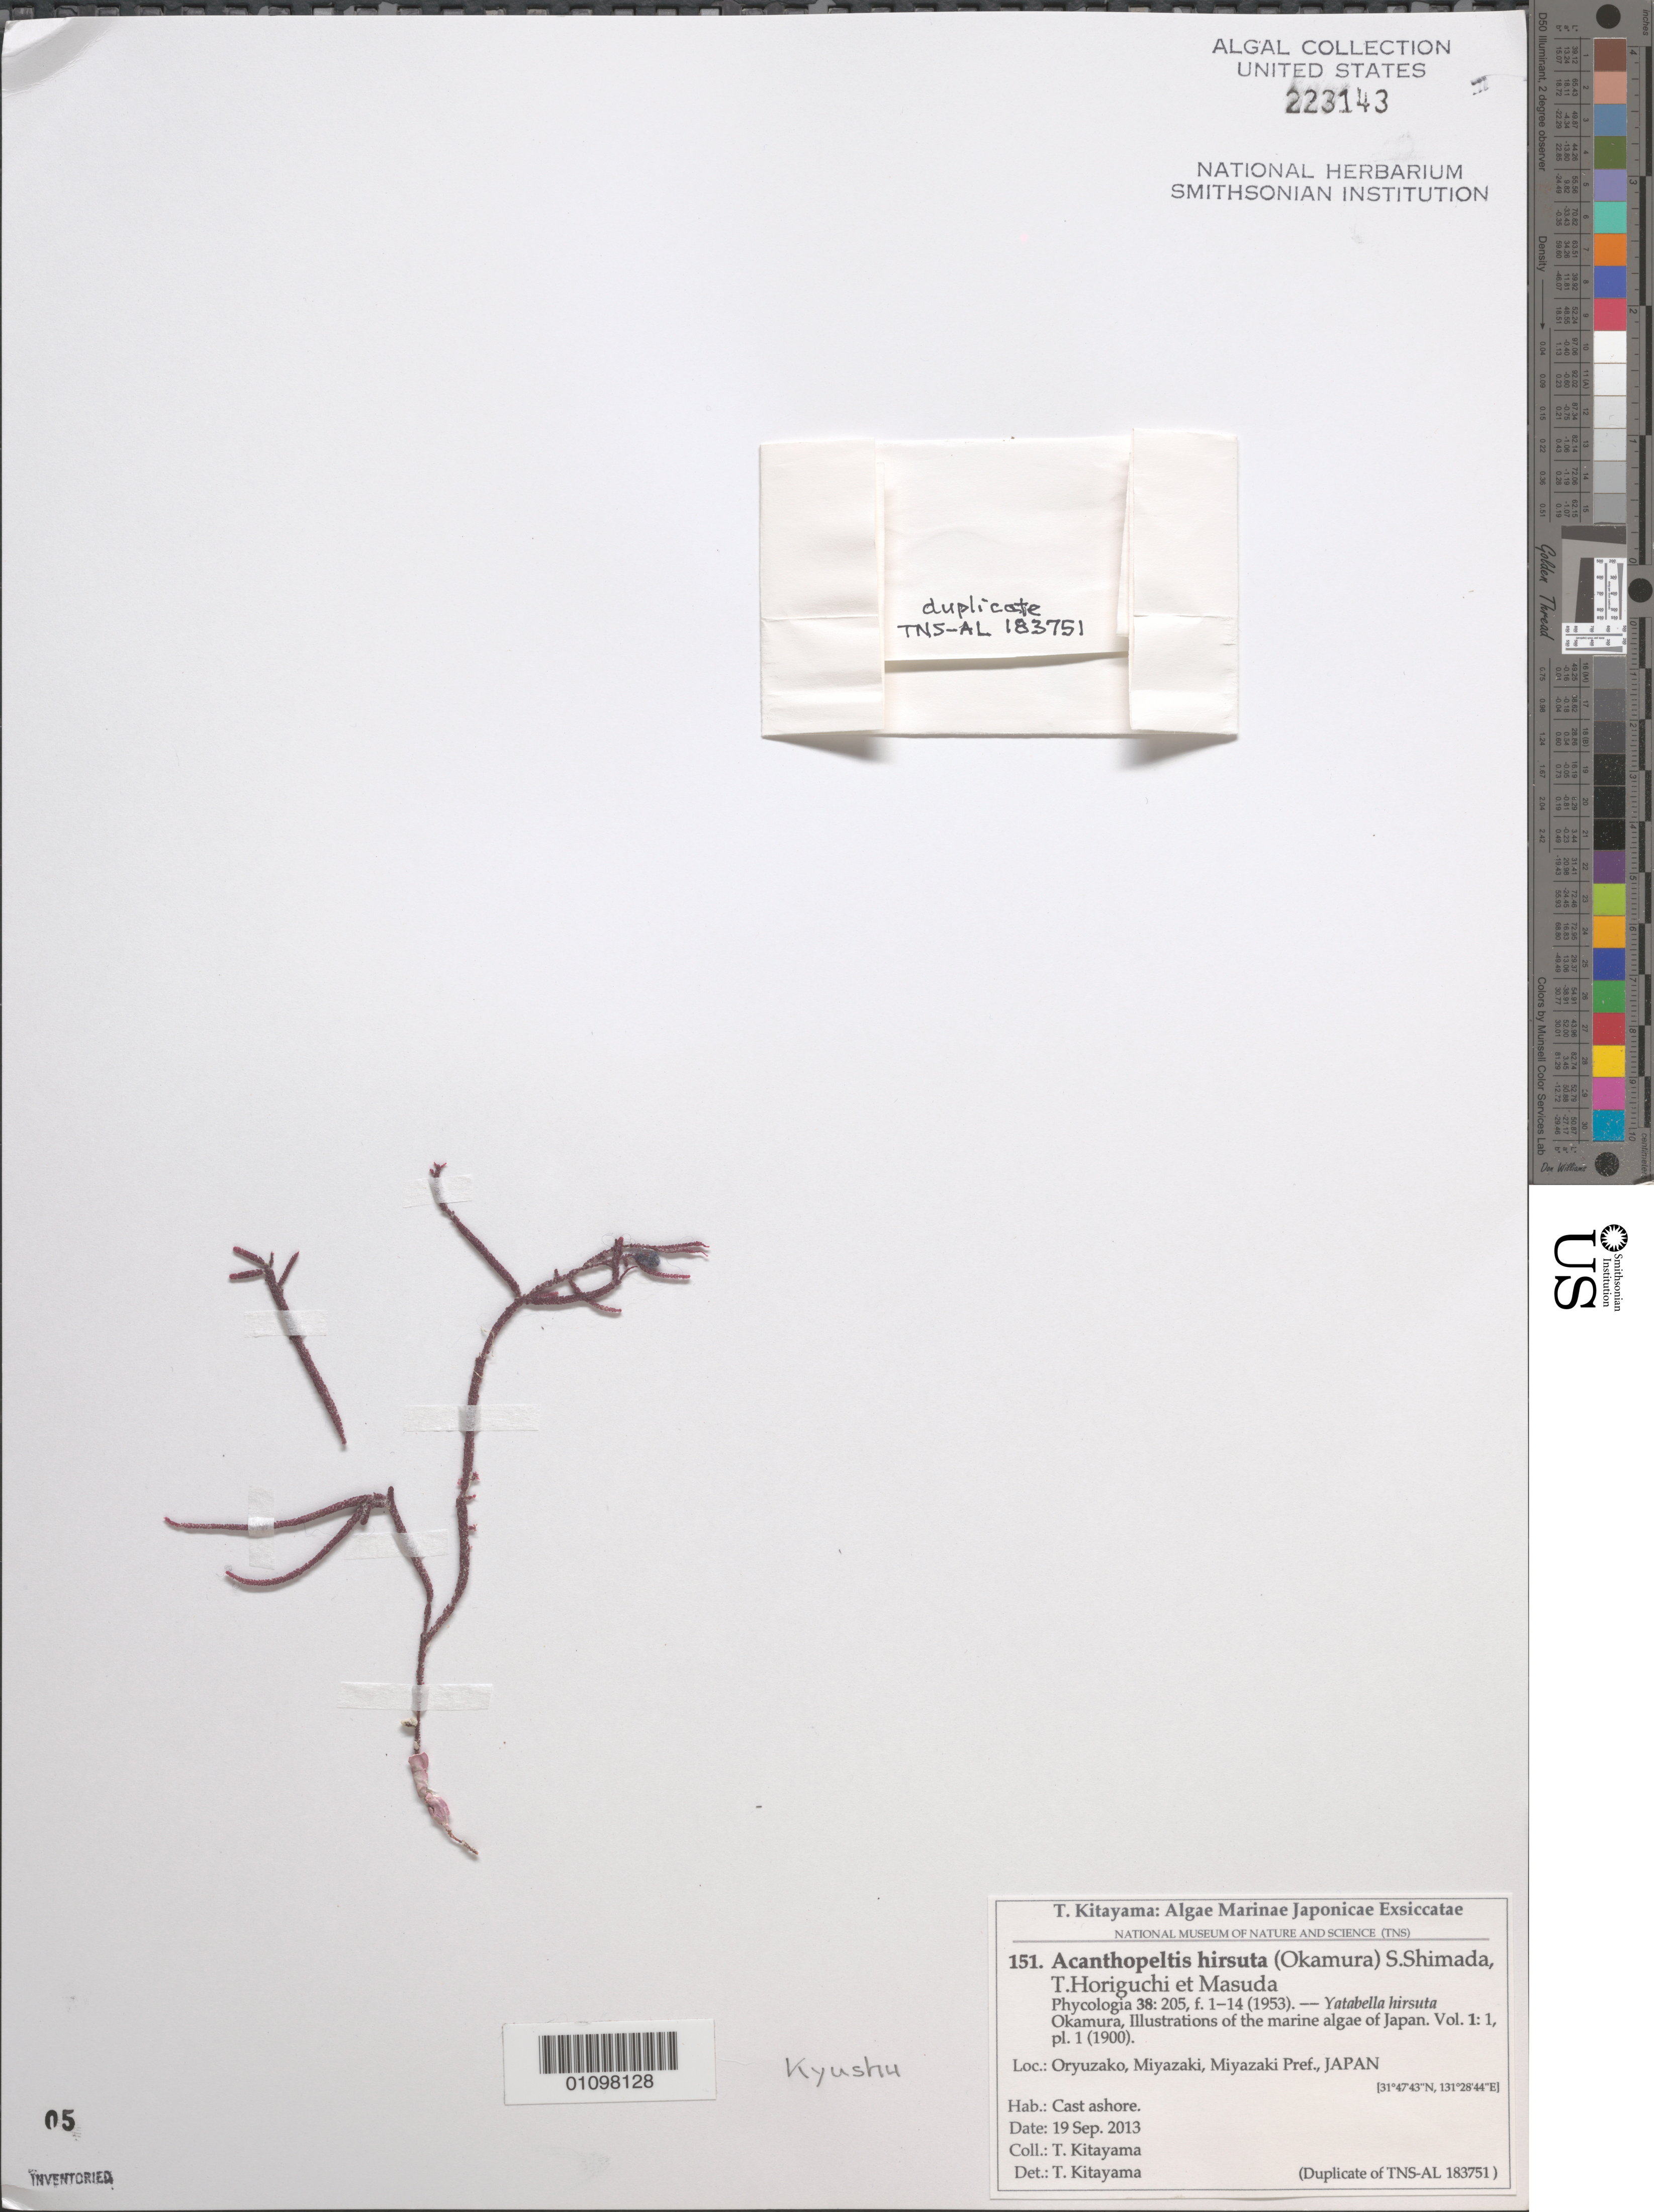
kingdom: Plantae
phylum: Rhodophyta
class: Florideophyceae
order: Gelidiales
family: Gelidiaceae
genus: Gelidium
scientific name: Gelidium hirsutum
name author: (Okamura) G.H. Boo & R. Terada in G.H. Boo et al.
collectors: T. Kitayama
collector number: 151 & TNS-AL 183751 Duplicate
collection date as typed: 19 Sep 2013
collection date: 2013-09-19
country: Japan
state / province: Miyazaki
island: Kyushu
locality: Oryuzako, Miyazaki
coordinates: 31 47'43"N, 131 28'44"E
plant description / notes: Kitayama, T., Algae Marinae Japonicae Exsiccatae, Fasc. VII (Nos. 151-175)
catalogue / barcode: US 223143